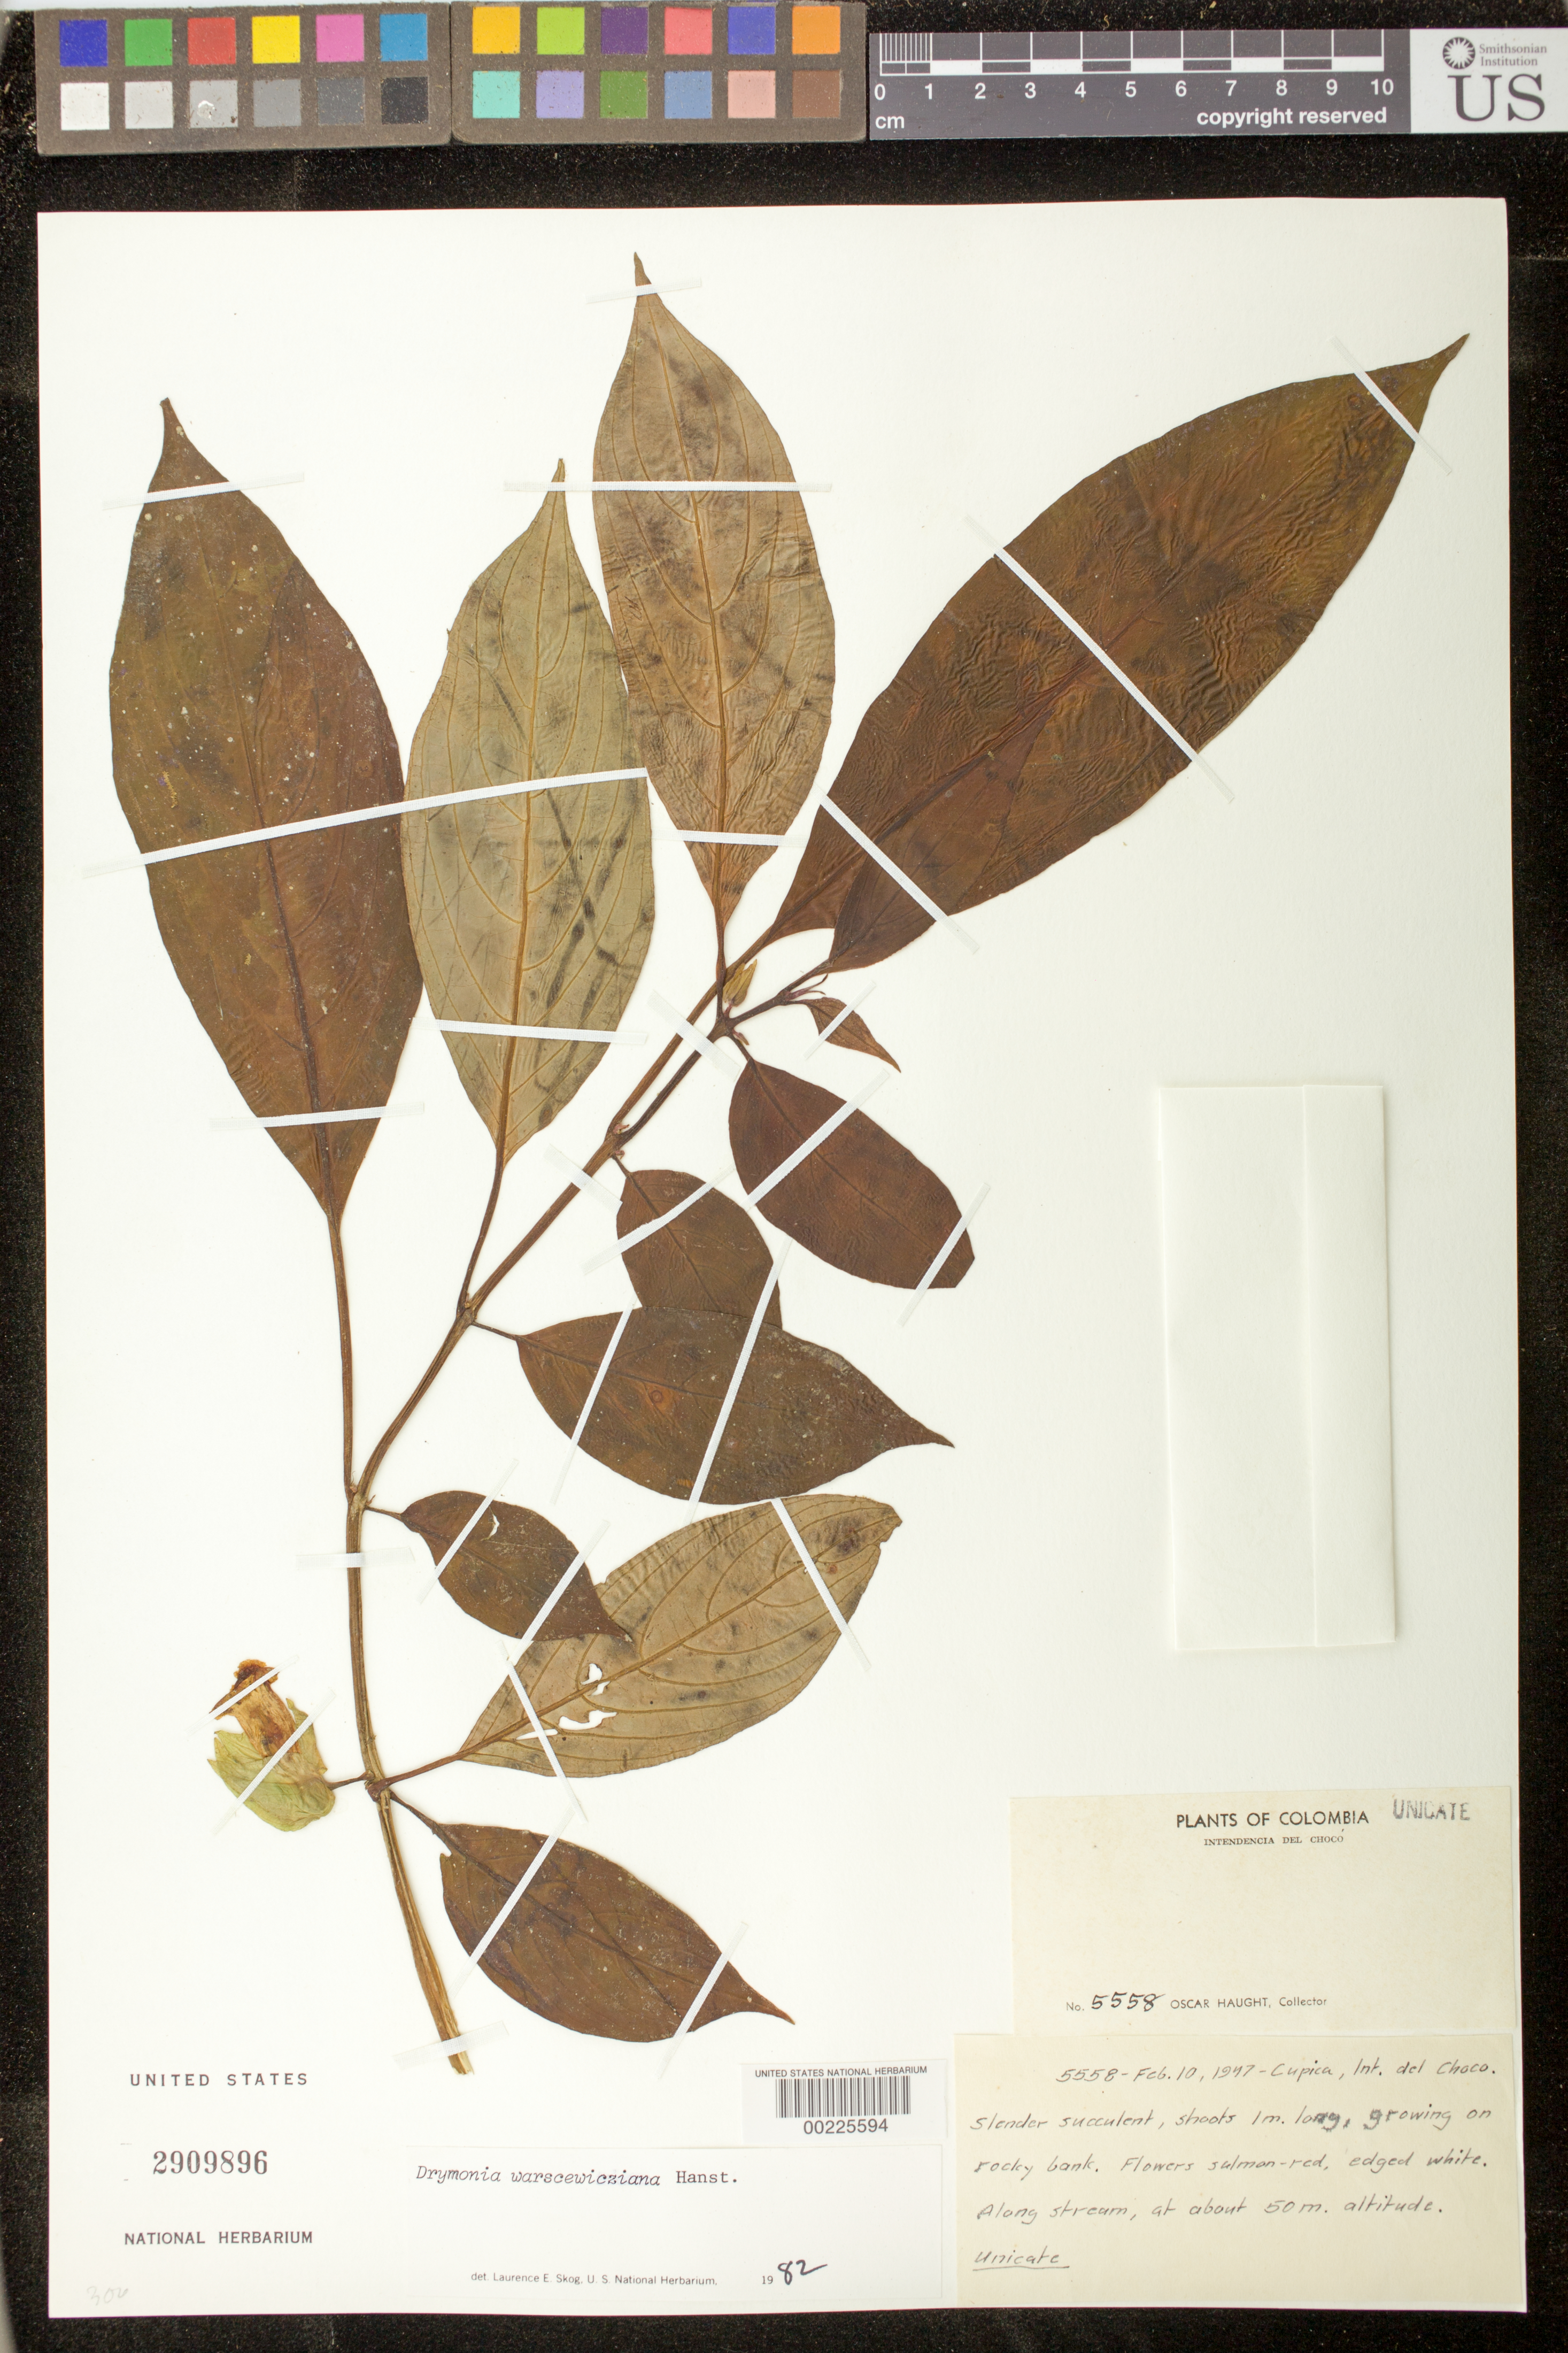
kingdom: Plantae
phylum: Tracheophyta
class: Magnoliopsida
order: Lamiales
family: Gesneriaceae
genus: Drymonia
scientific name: Drymonia warszewicziana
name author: Hanst.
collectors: O. L. Haught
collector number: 5558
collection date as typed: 10 Feb 1947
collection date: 1947-02-10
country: Colombia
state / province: Chocó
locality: Cupica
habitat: Along stream; growing on rocky bank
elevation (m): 50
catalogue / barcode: US 2909896